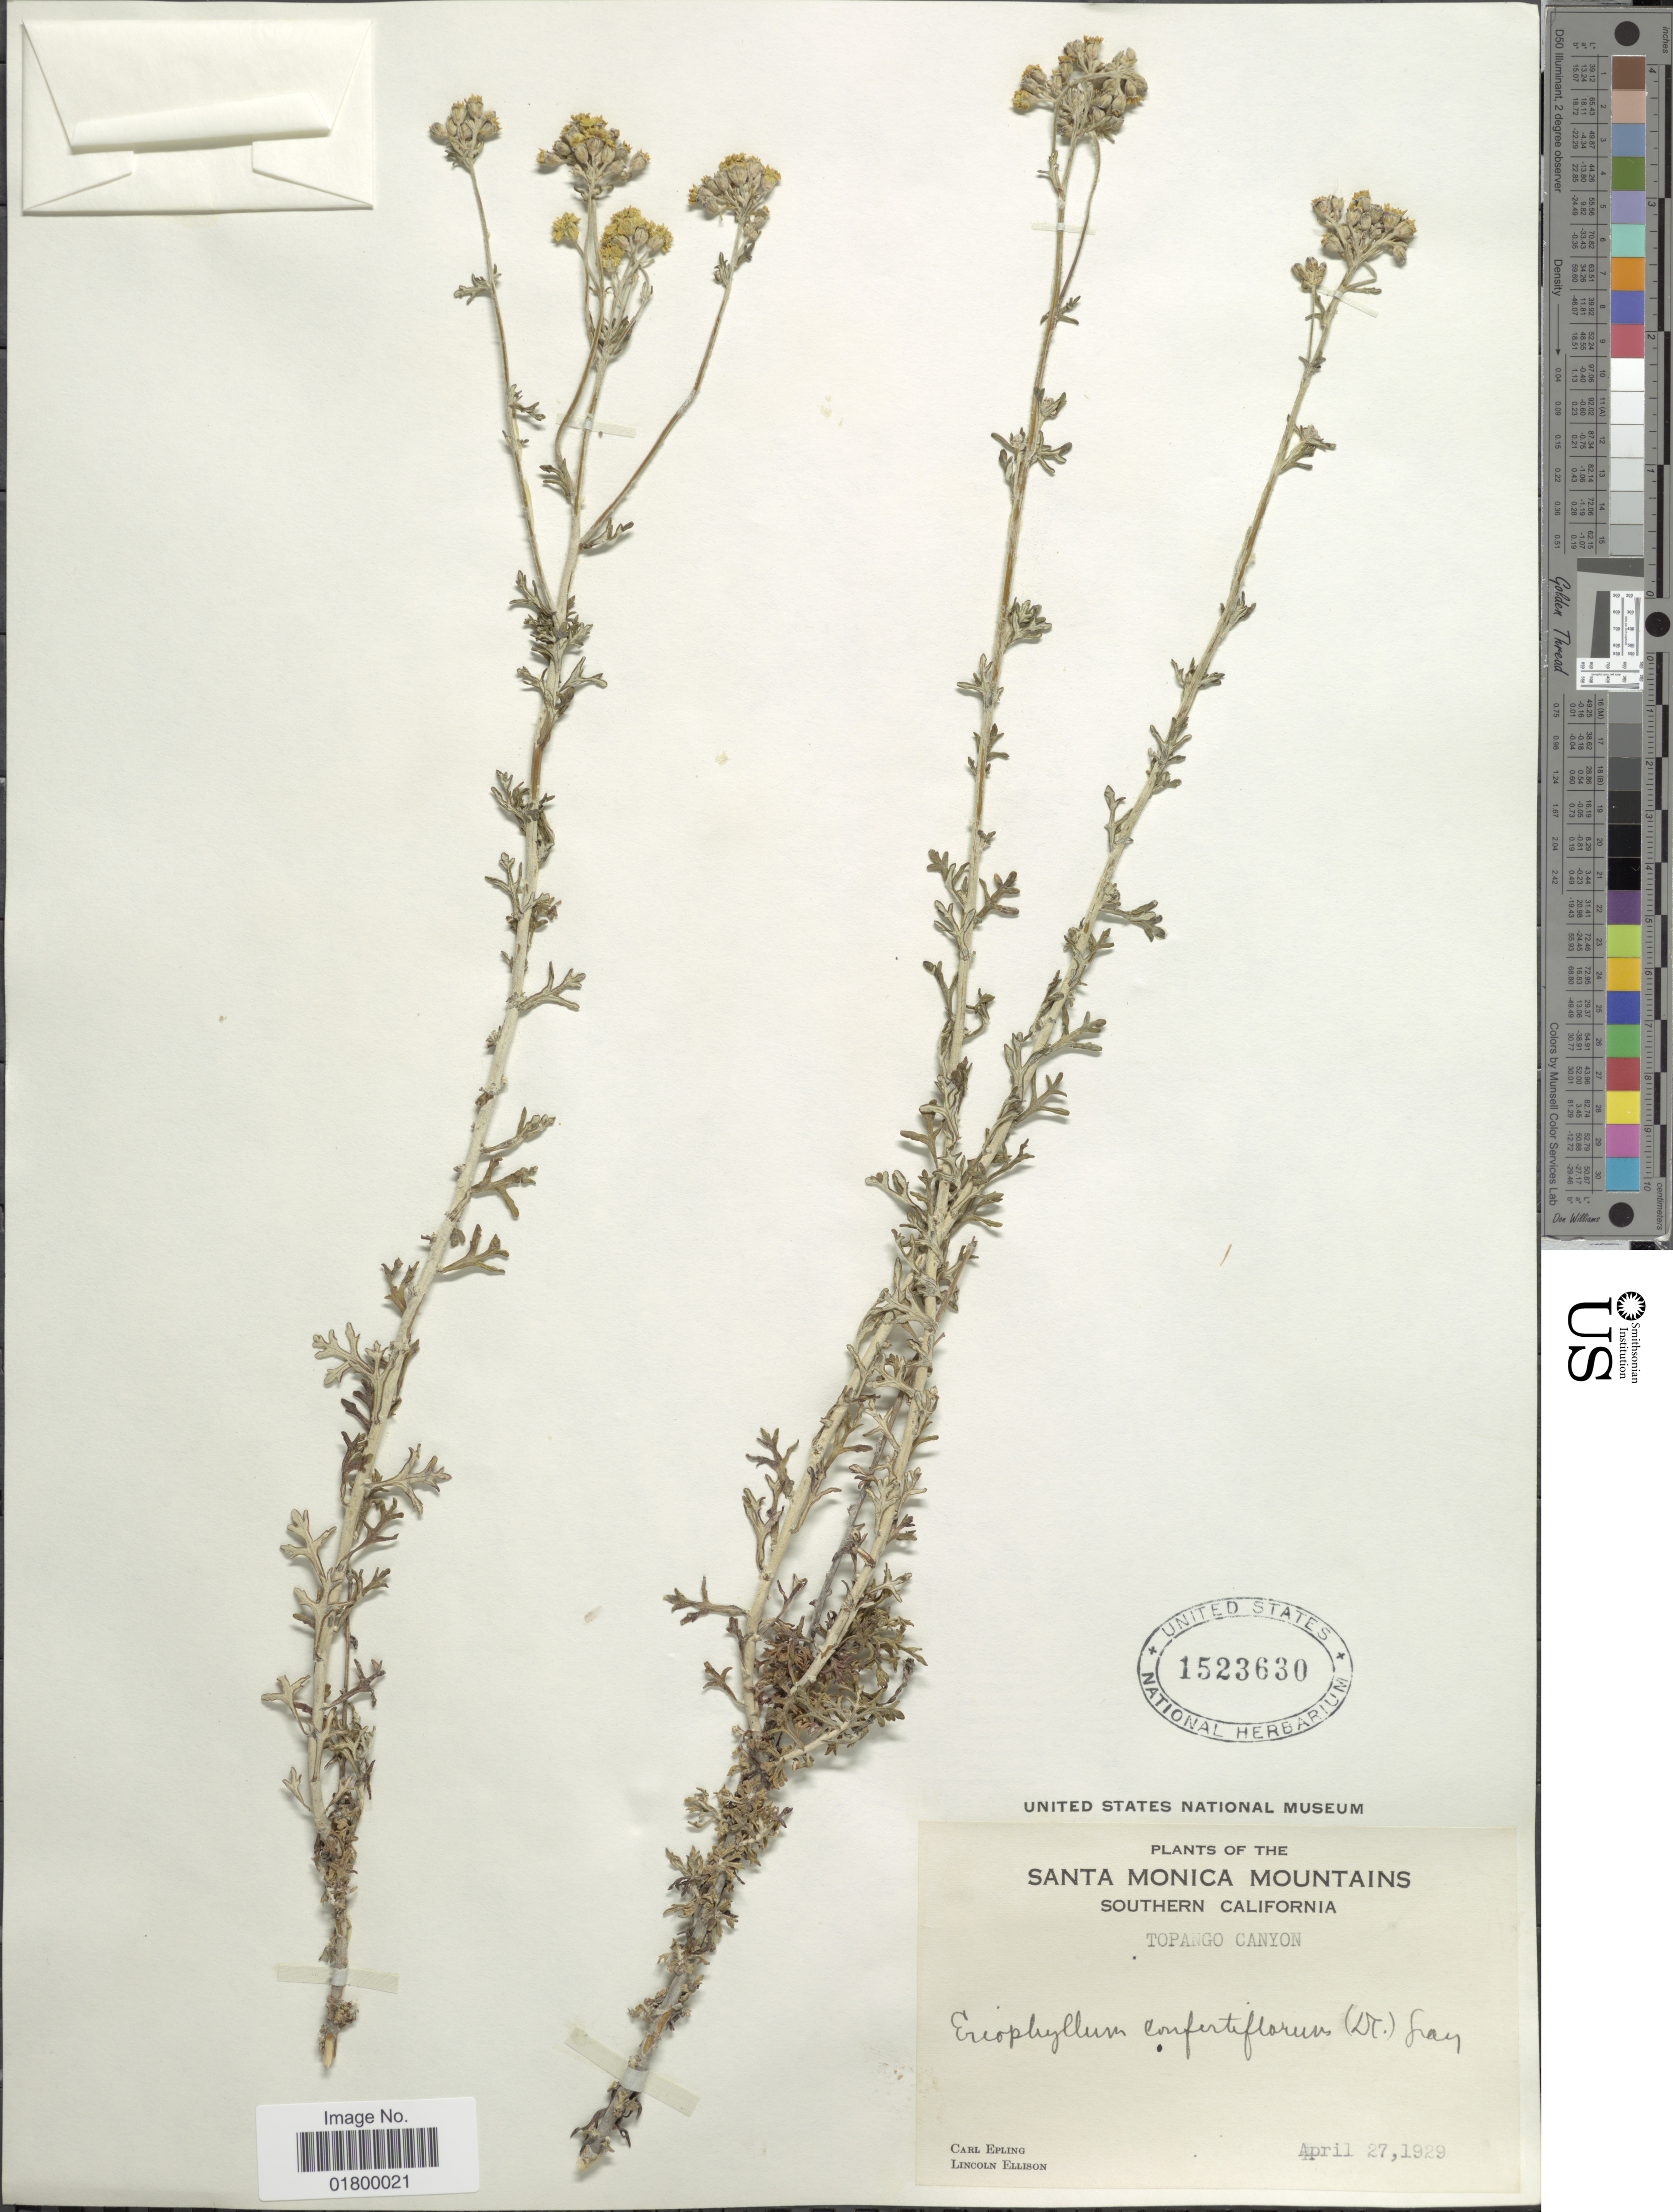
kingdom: Plantae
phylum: Tracheophyta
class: Magnoliopsida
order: Asterales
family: Asteraceae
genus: Eriophyllum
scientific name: Eriophyllum confertiflorum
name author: (DC.) A. Gray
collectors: C. C. Epling & L. Ellison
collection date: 1929-04-27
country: United States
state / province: California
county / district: Los Angeles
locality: Santa Monica Mountains, Southern California, Topango Canyon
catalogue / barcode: US 1523630